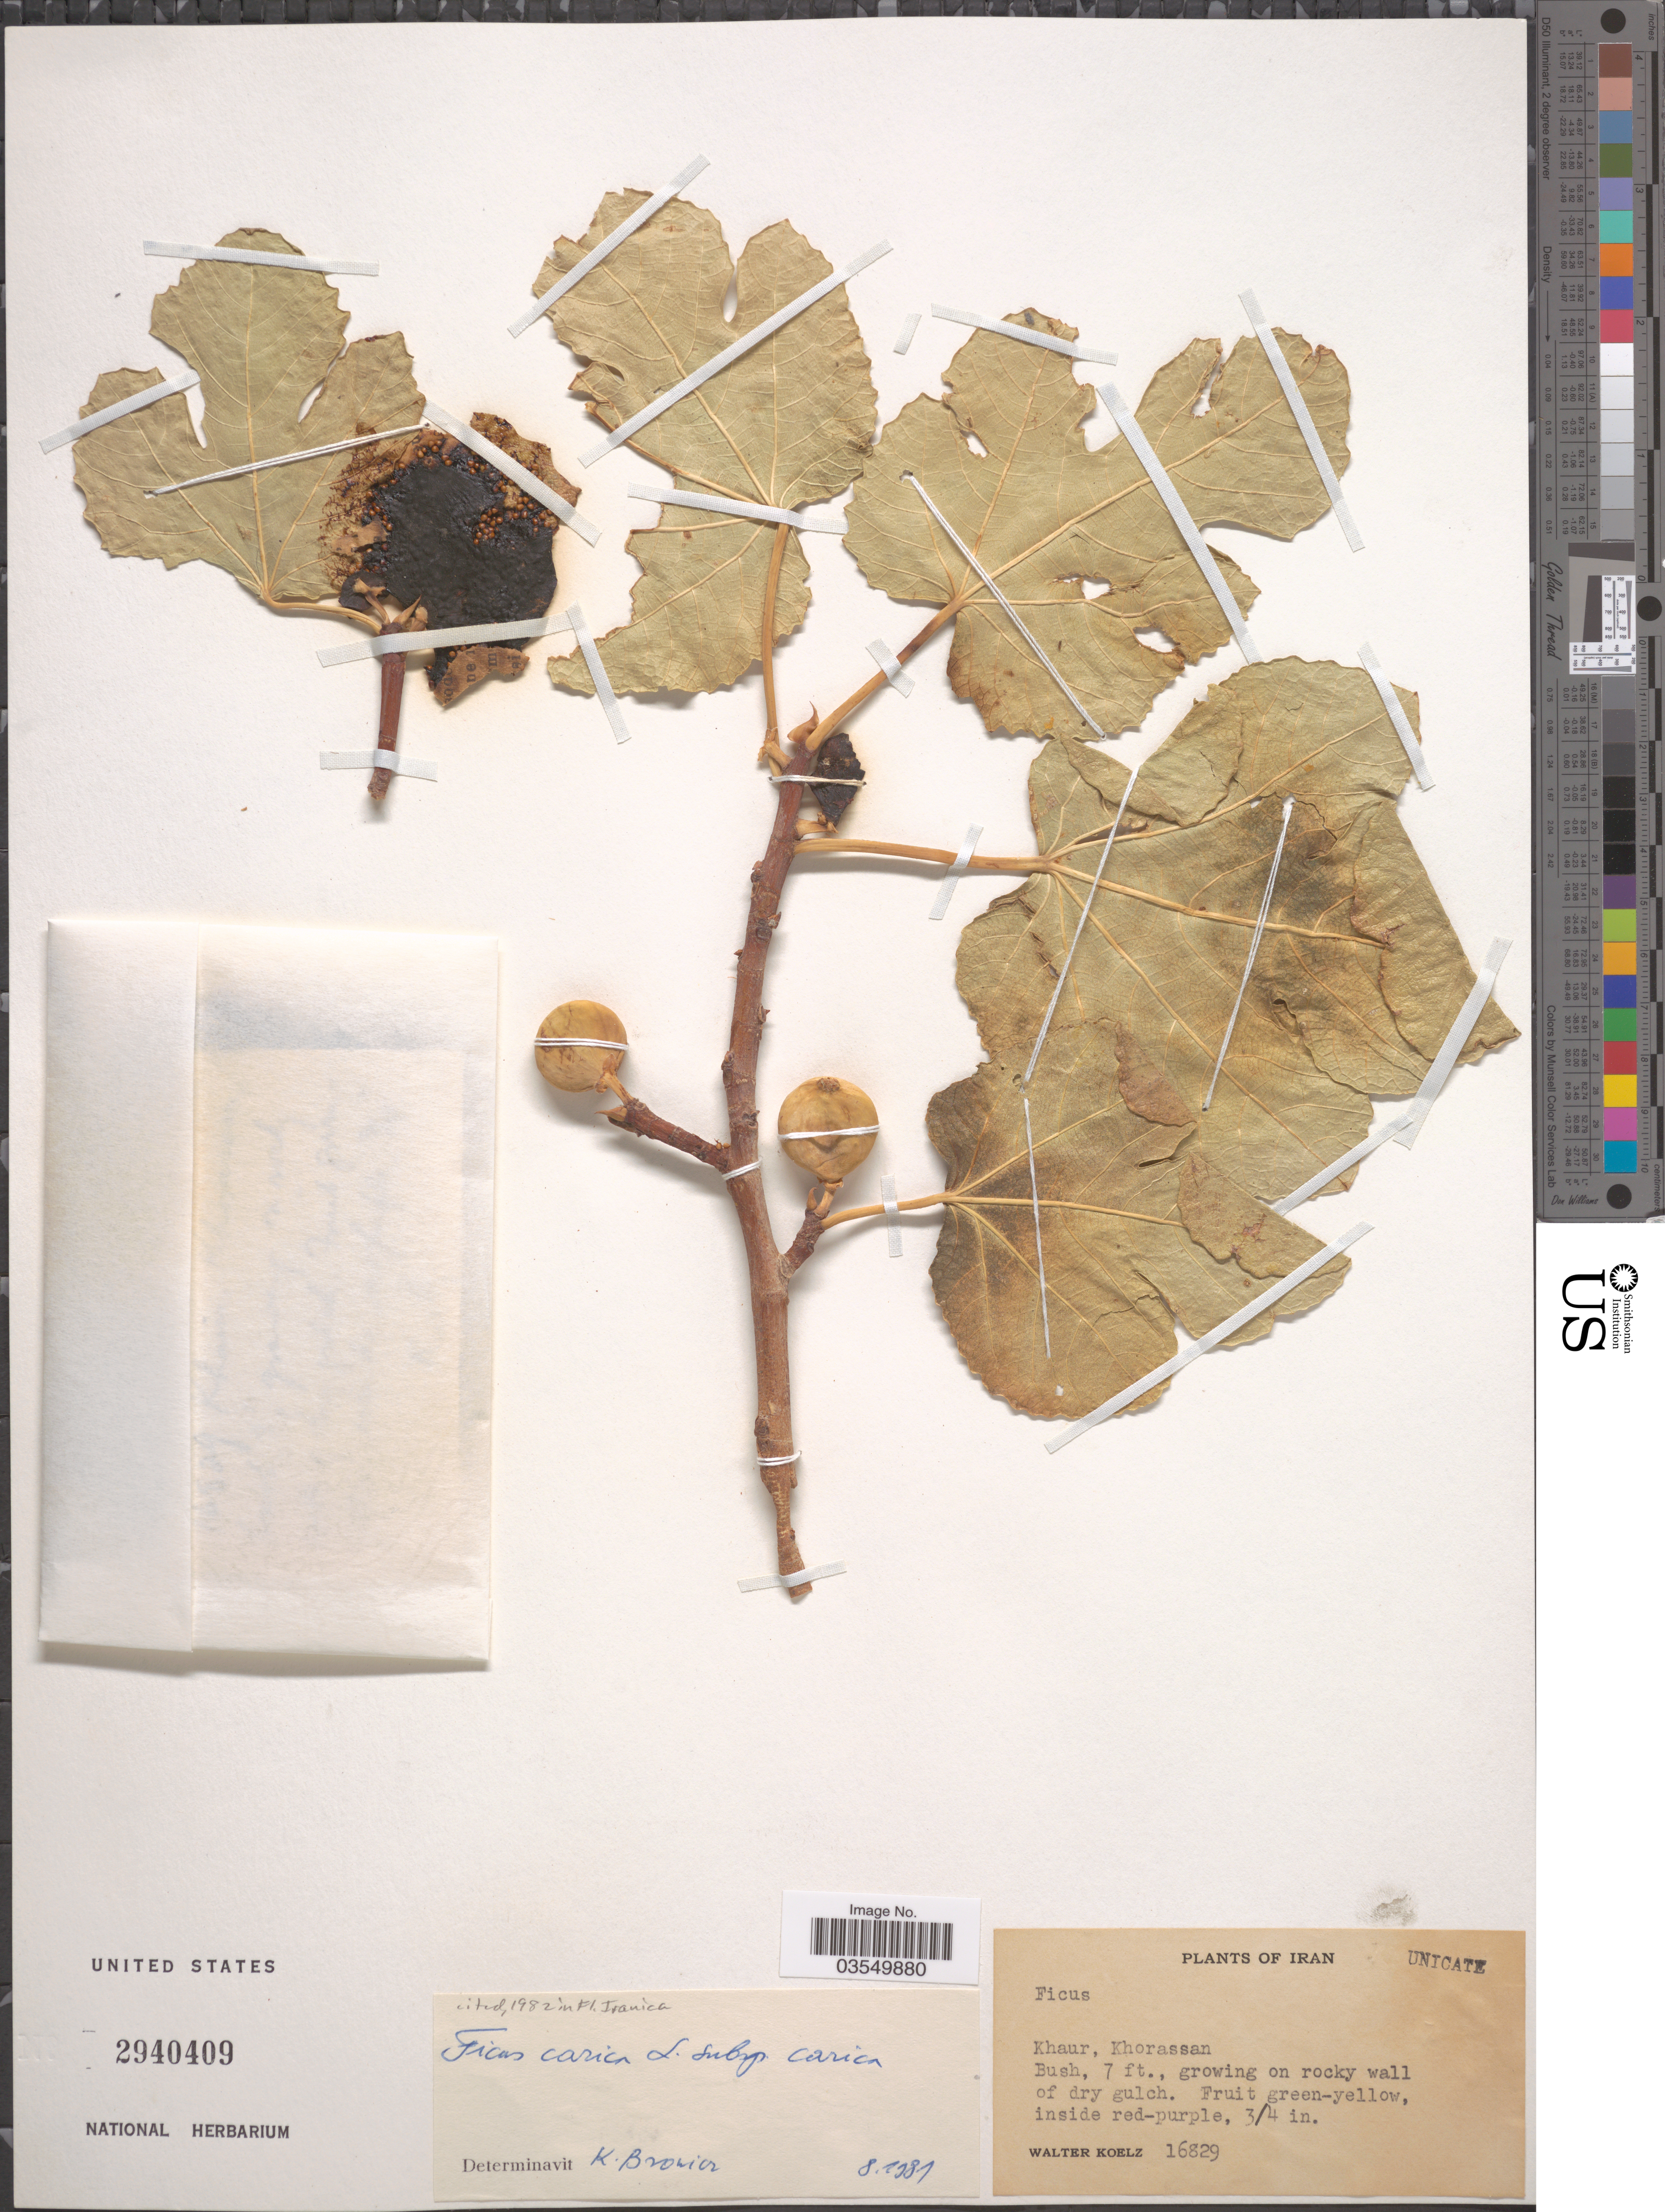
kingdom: Plantae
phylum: Tracheophyta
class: Magnoliopsida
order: Rosales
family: Moraceae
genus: Ficus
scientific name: Ficus carica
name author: L.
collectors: W. N. Koelz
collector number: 16829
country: Iran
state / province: Khorasan [obsolete]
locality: Khaur, Khorassan.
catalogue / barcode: US 2940409